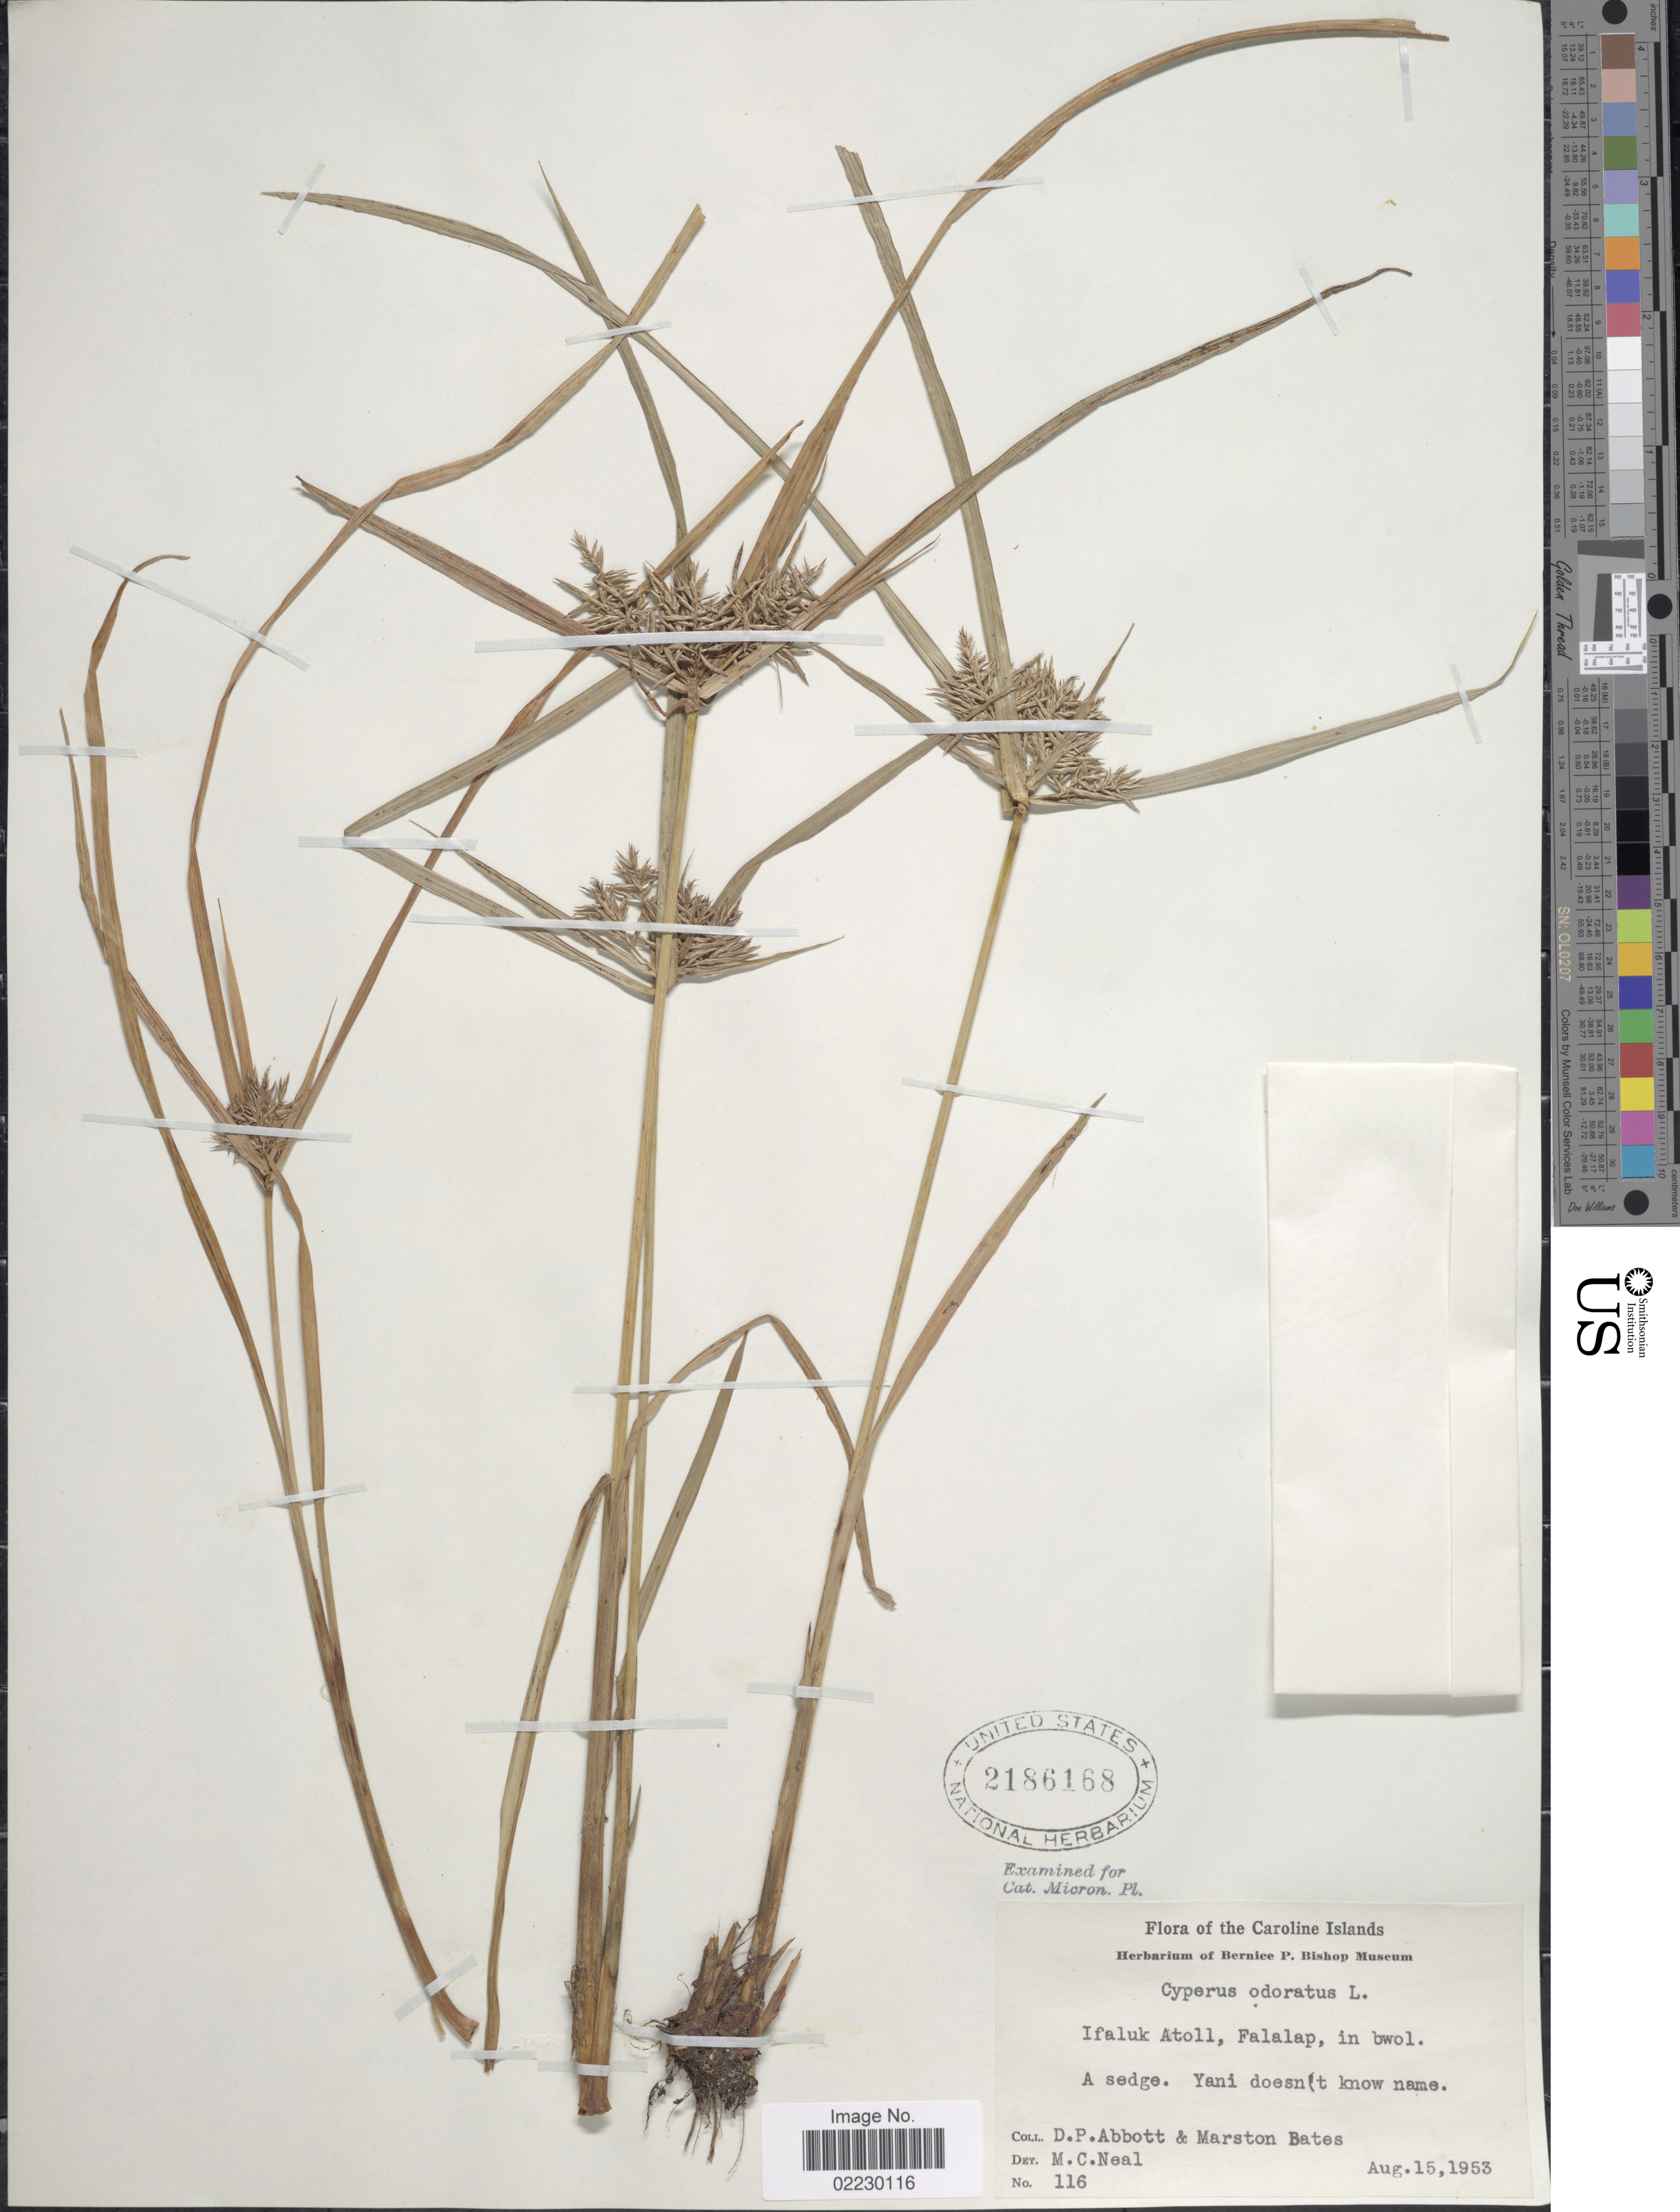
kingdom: Plantae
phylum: Tracheophyta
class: Liliopsida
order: Poales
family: Cyperaceae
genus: Cyperus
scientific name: Cyperus odoratus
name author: L.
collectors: D. P. Abbott & M. Bates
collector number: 116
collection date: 1953-08-15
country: Micronesia, Federated States of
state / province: Yap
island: Ifalik [Ifaluk] Atoll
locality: Caroline Islands, Ifaluk Atoll, Falalap, in bwol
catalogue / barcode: US 2186168